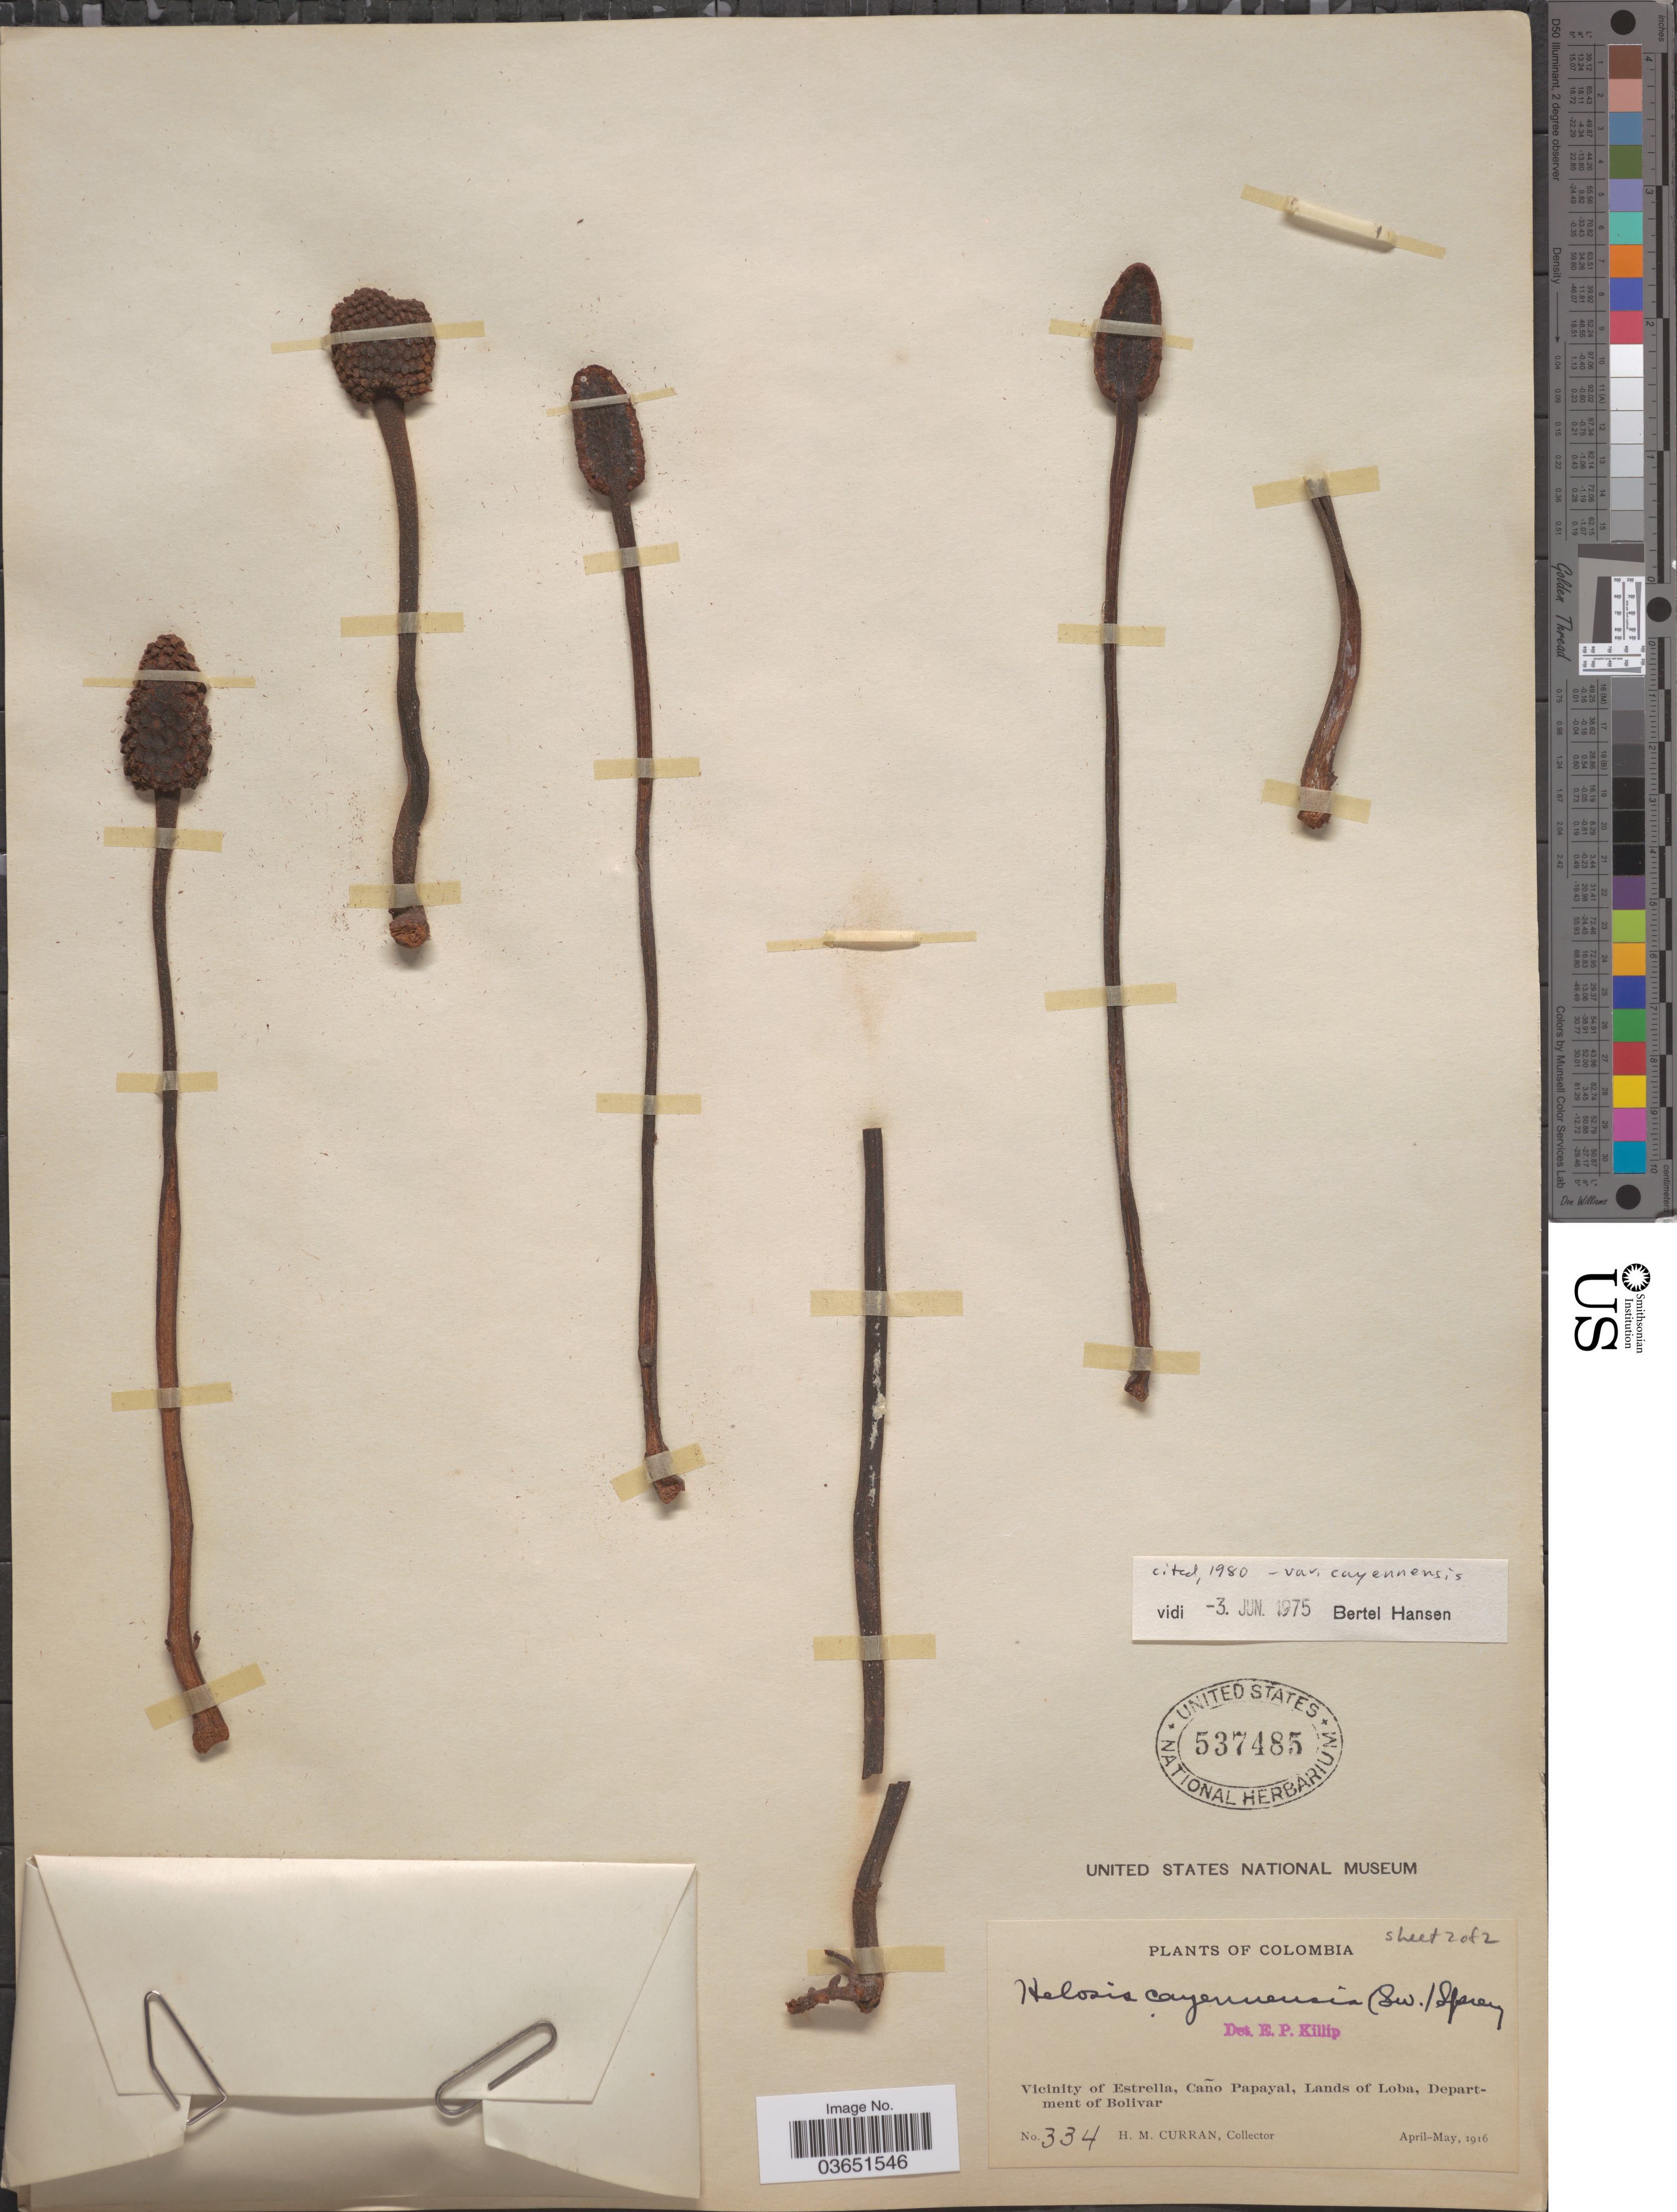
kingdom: Plantae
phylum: Tracheophyta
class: Magnoliopsida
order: Santalales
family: Balanophoraceae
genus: Helosis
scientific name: Helosis cayennensis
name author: (Sw.) Spreng.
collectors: H. M. Curran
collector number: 334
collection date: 1916-04/1916-05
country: Colombia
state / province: Bolívar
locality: Vicinity of Estrella, Caño Papayal, Lands of Loba, Department of Bolivar.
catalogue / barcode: US 537485